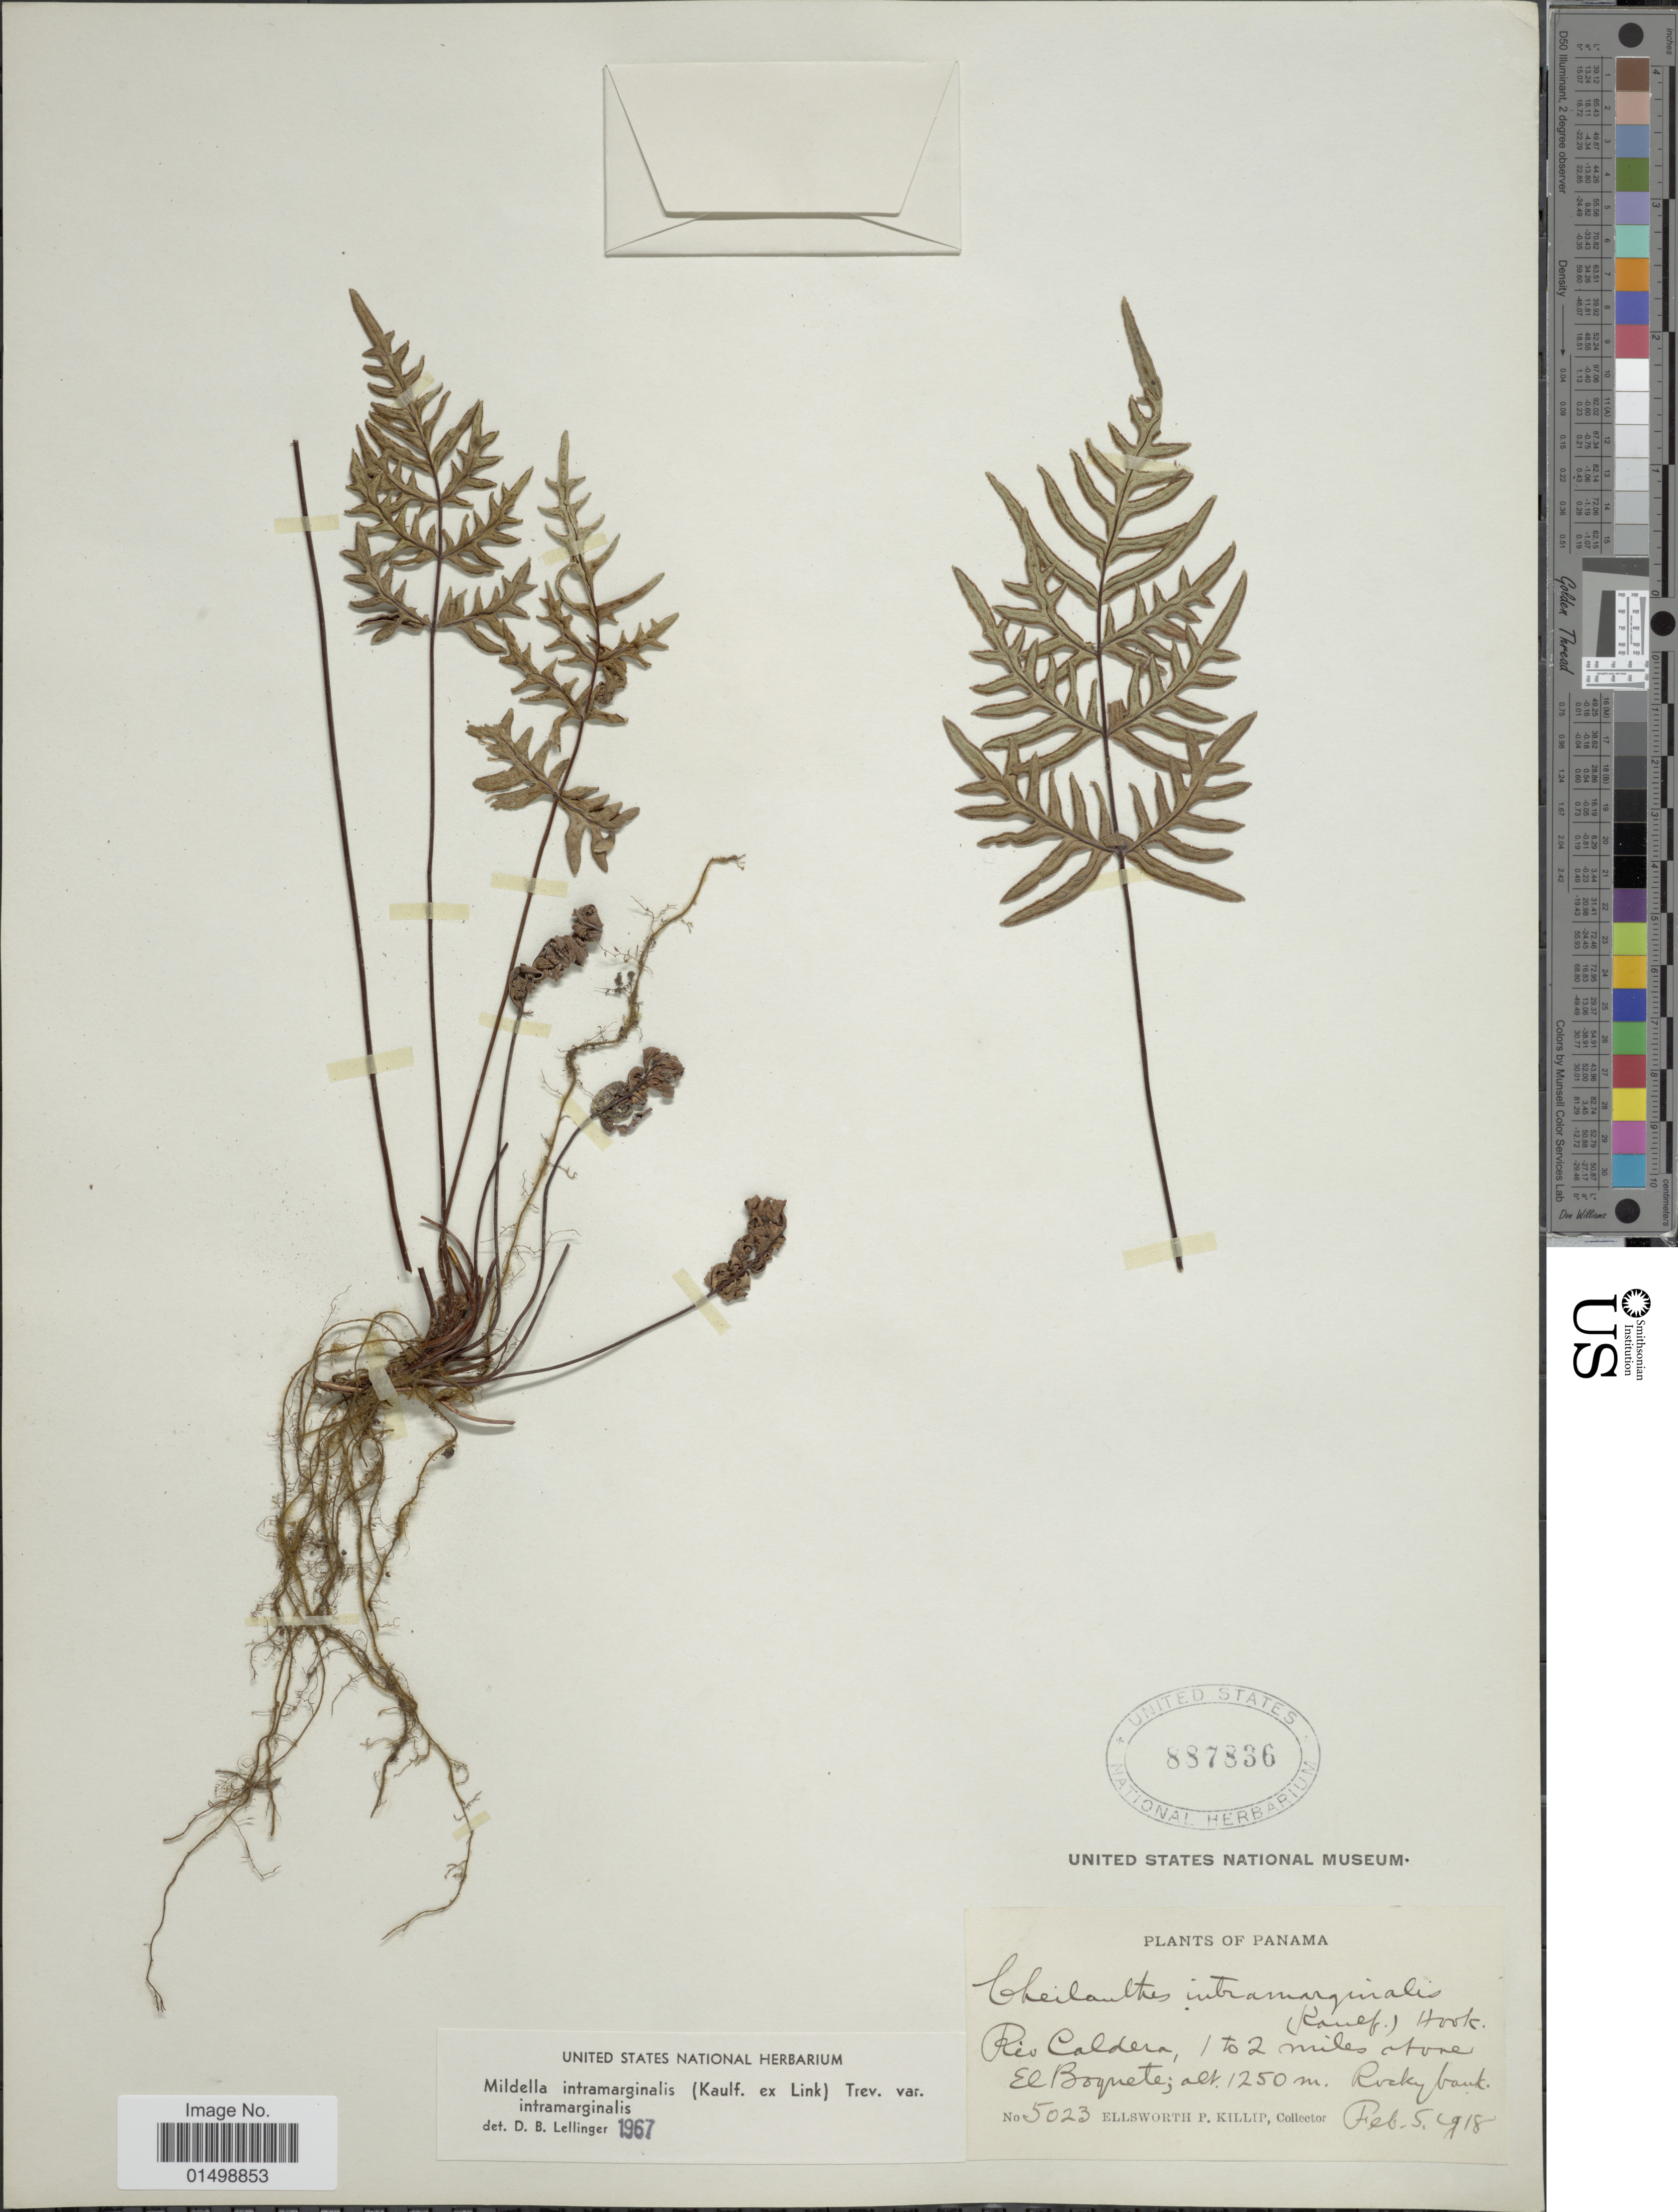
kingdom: Plantae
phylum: Tracheophyta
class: Polypodiopsida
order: Polypodiales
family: Pteridaceae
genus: Cheilanthes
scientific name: Cheilanthes intramarginalis var. intramarginalis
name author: (Kaulf.) Hook.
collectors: E. P. Killip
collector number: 5023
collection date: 1918-02-05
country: Panama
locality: Rio Caldera, 1 to 2 milesstone El Boquete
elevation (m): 1250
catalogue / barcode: US 887836